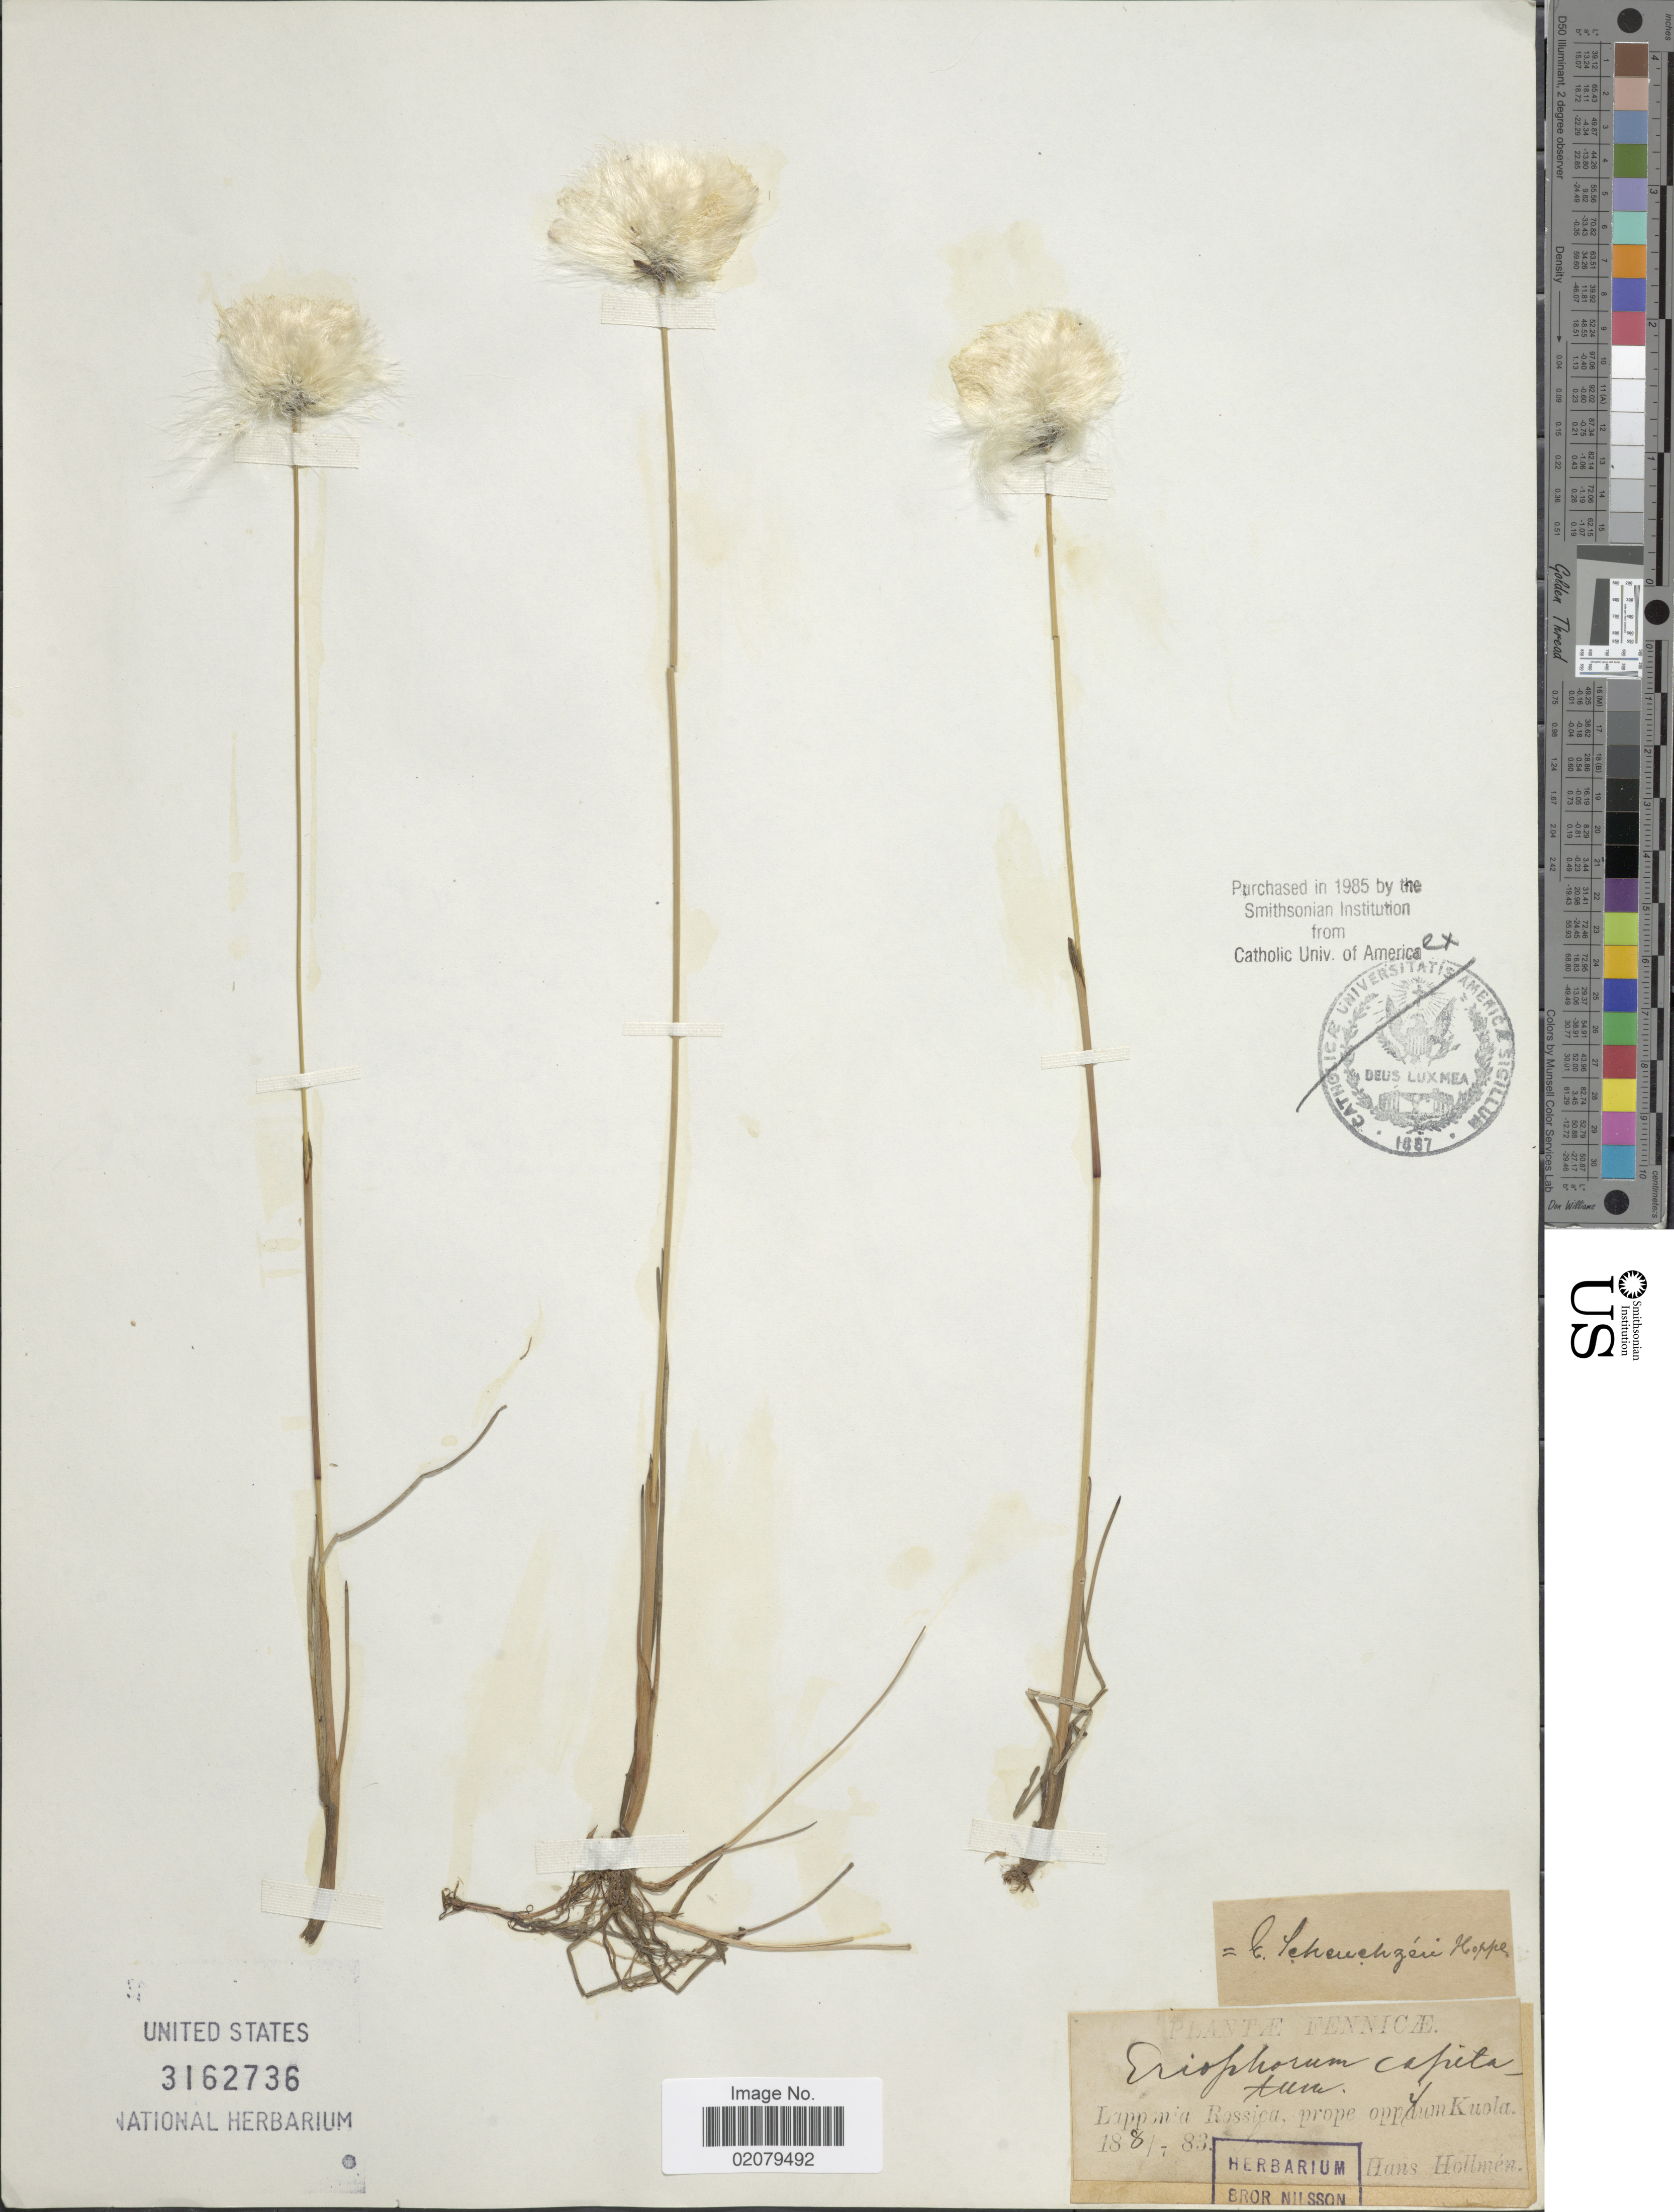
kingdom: Plantae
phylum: Tracheophyta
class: Liliopsida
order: Poales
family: Cyperaceae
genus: Eriophorum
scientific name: Eriophorum scheuchzeri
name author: Hoppe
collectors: H. Hollmen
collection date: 1883-07-08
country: Finland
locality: Lapponia Rossia, prope oppidum Koula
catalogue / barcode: US 3162736